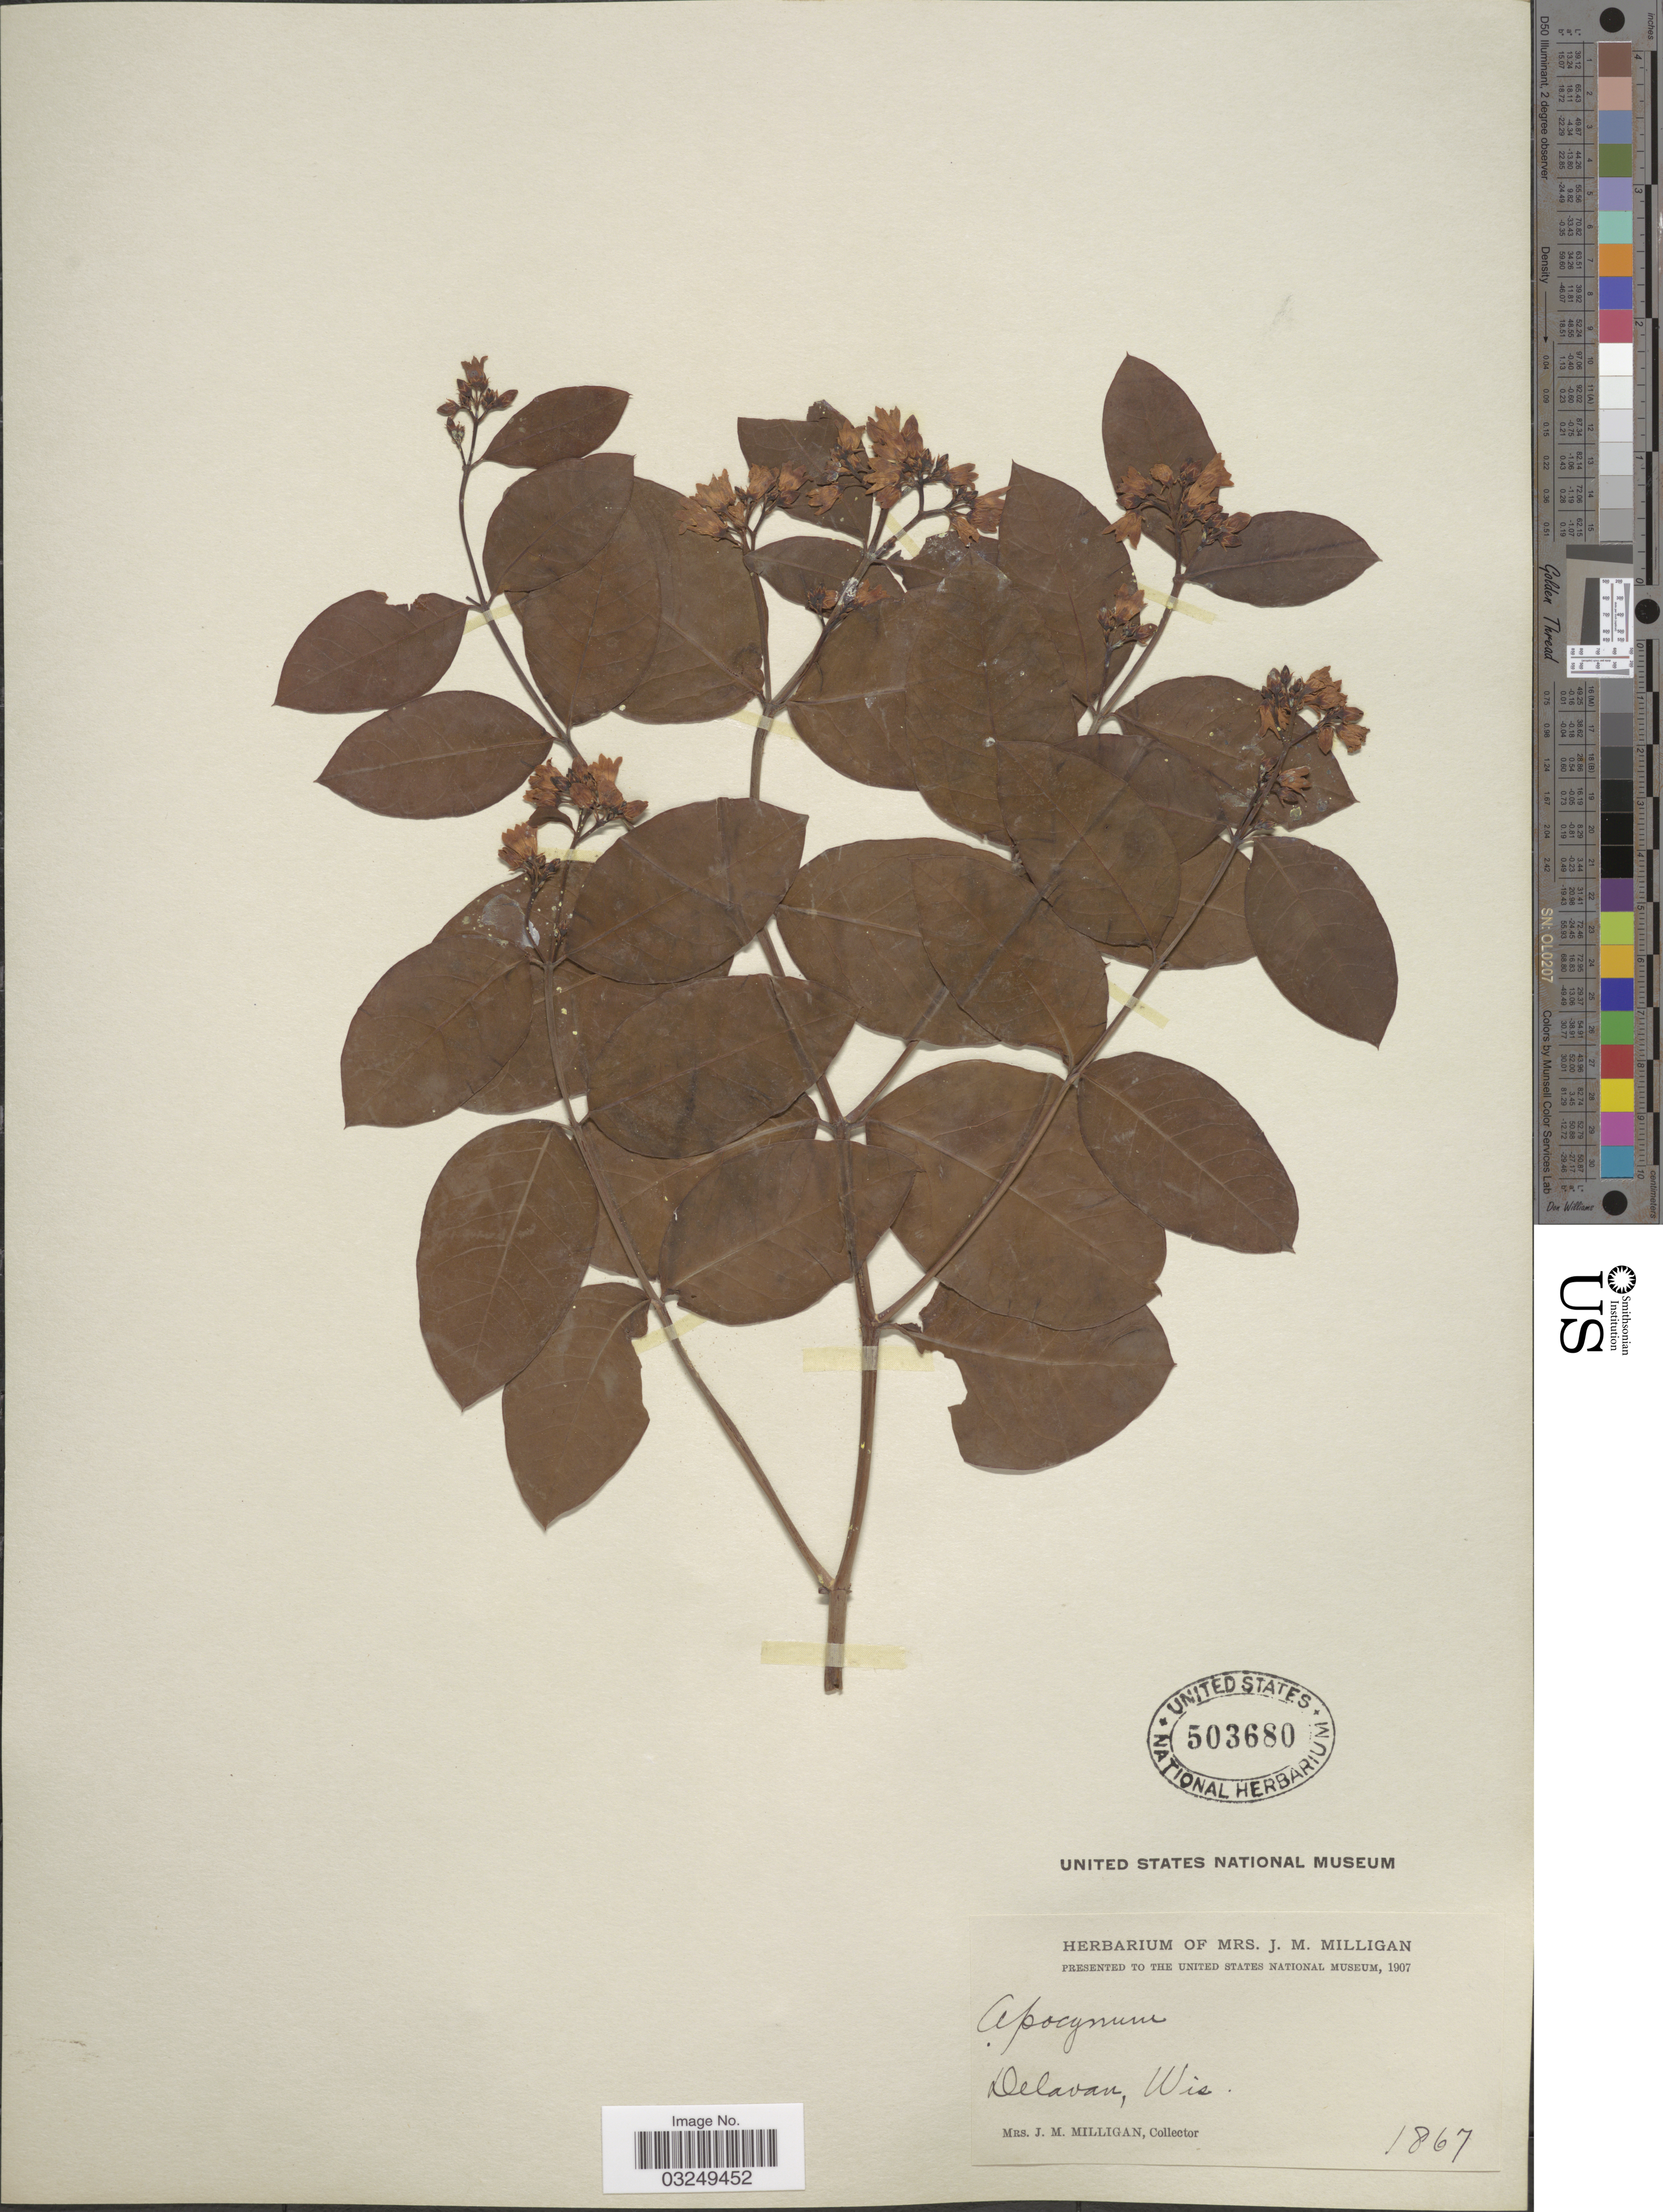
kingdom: Plantae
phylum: Tracheophyta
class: Magnoliopsida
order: Gentianales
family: Apocynaceae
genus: Apocynum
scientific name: Apocynum androsaemifolium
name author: L.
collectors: J. Milligan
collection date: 1867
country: United States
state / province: Wisconsin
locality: Delavan.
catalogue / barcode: US 503680